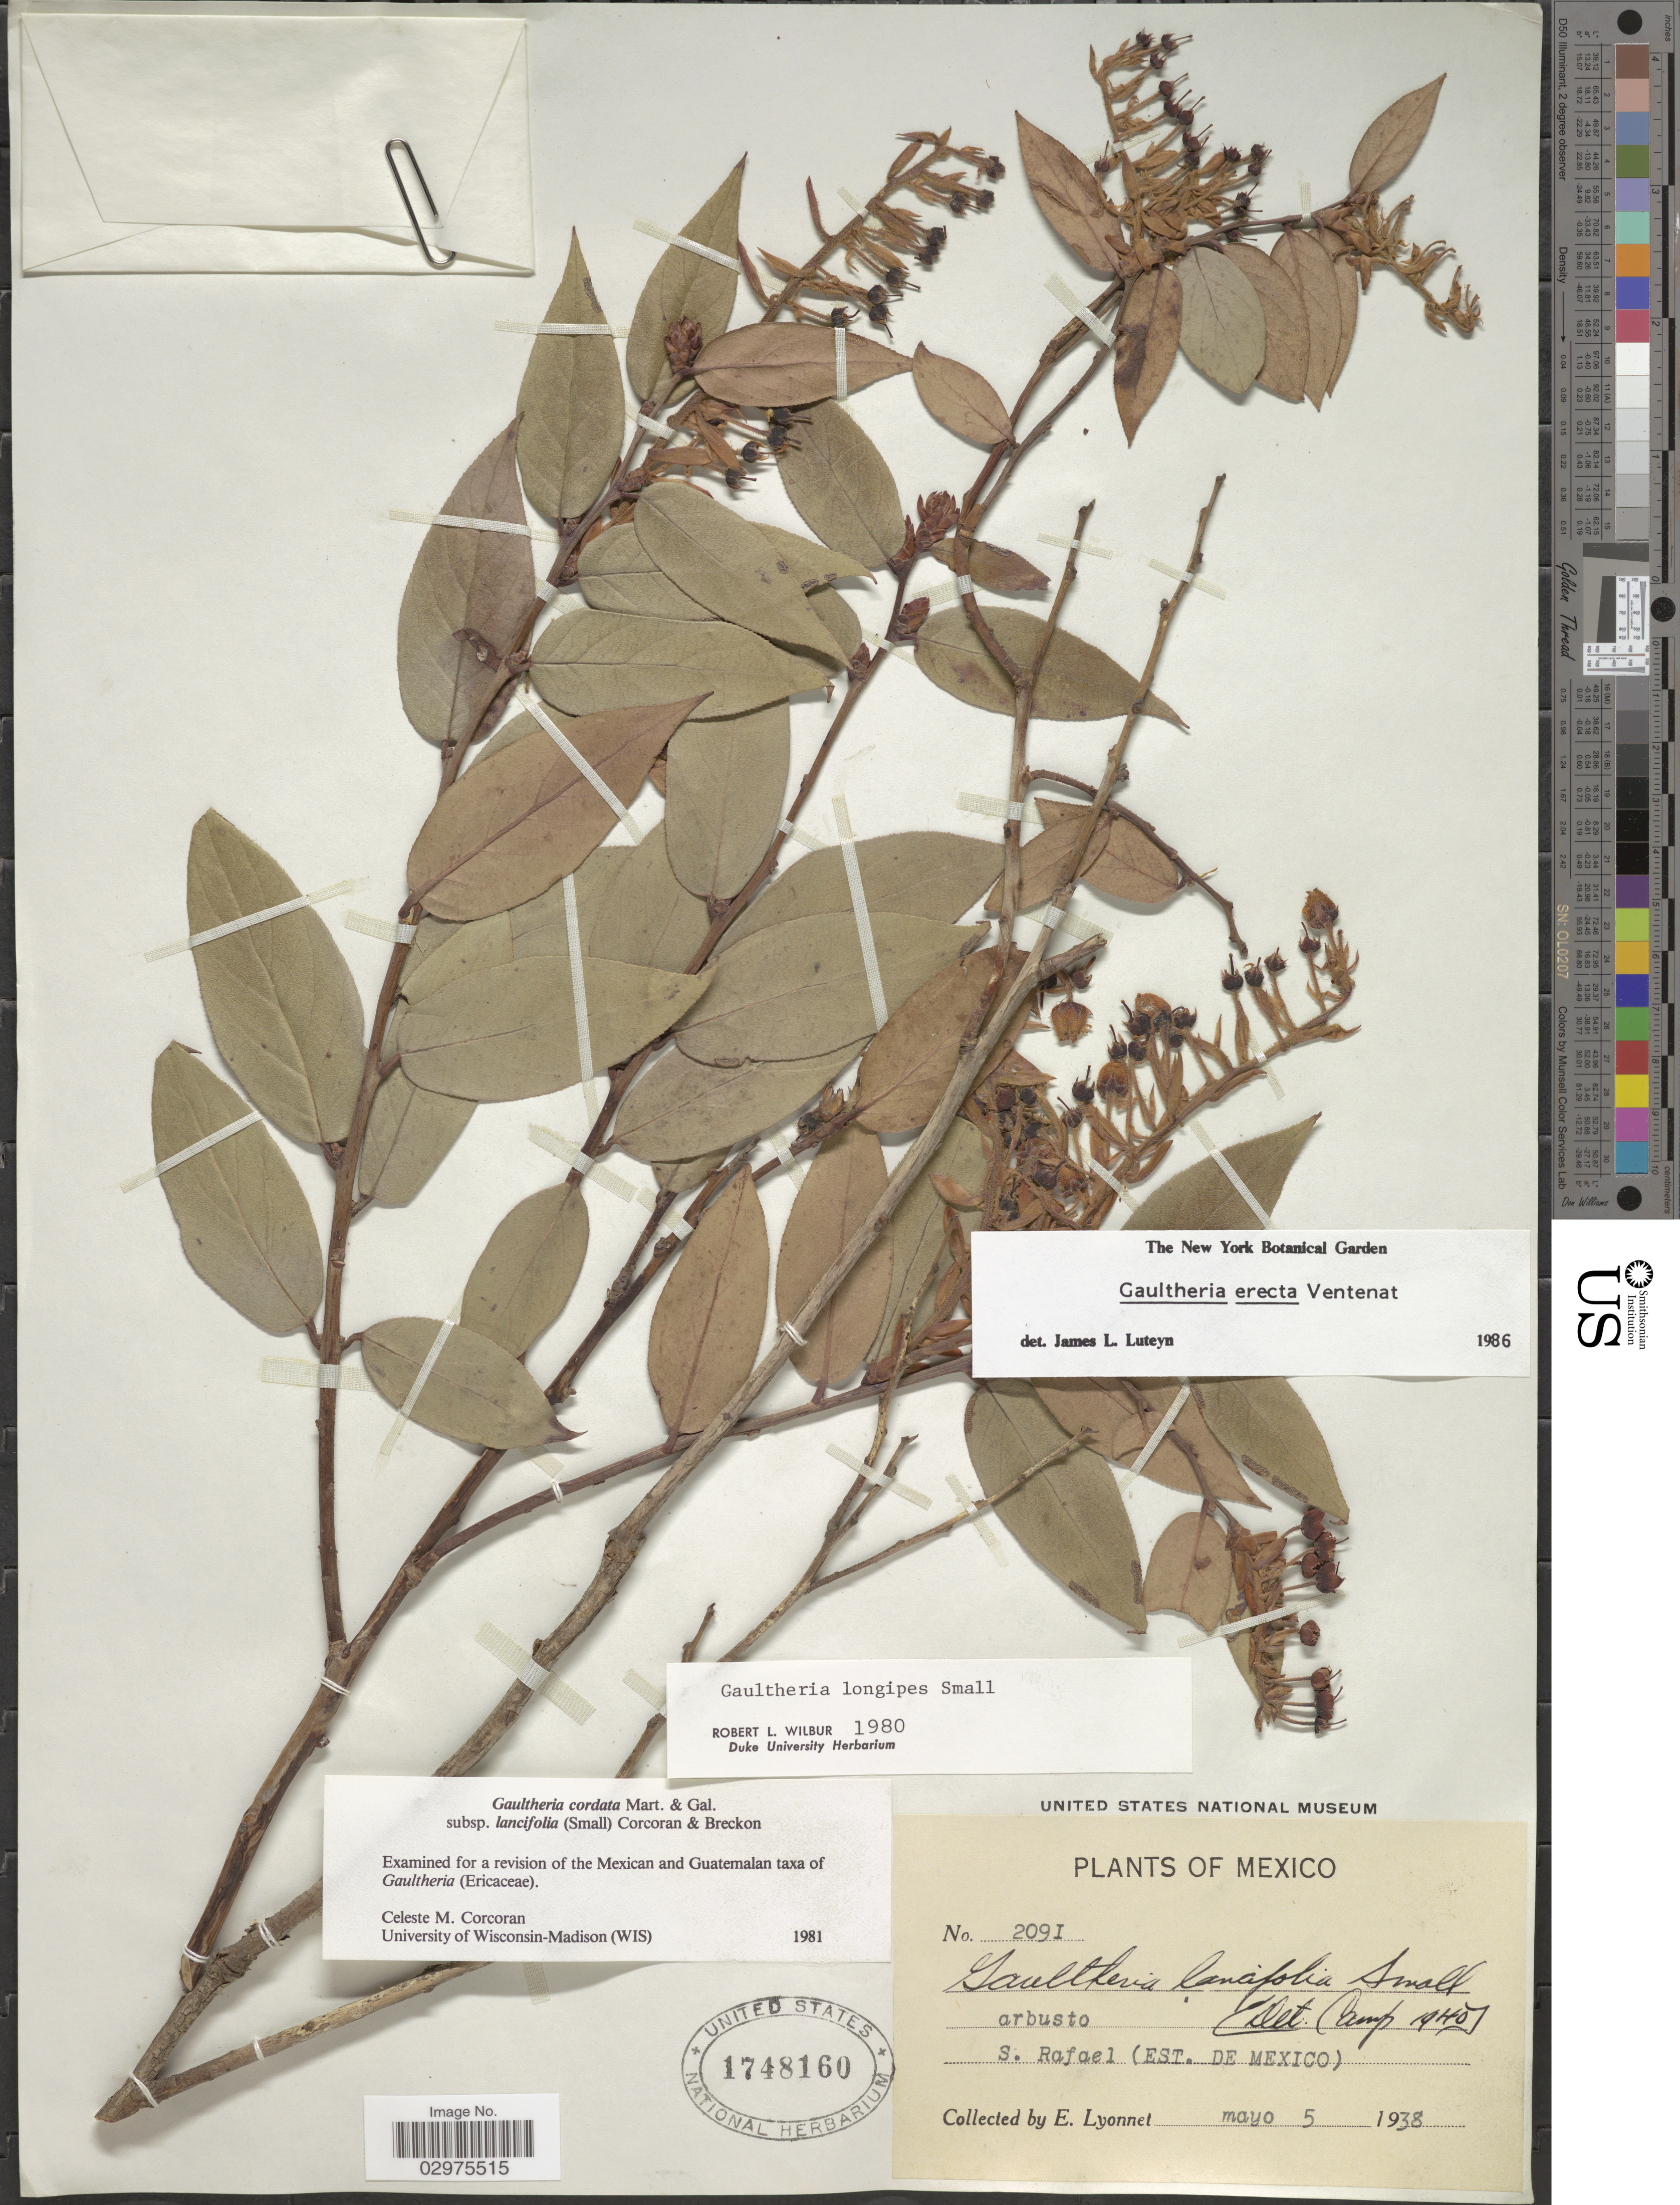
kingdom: Plantae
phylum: Tracheophyta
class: Magnoliopsida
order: Ericales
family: Ericaceae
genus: Gaultheria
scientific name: Gaultheria erecta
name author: Vent.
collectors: E. Lyonnet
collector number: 2091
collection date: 1938-05-05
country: Mexico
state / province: México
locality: S. Rafael.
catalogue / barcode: US 1748160